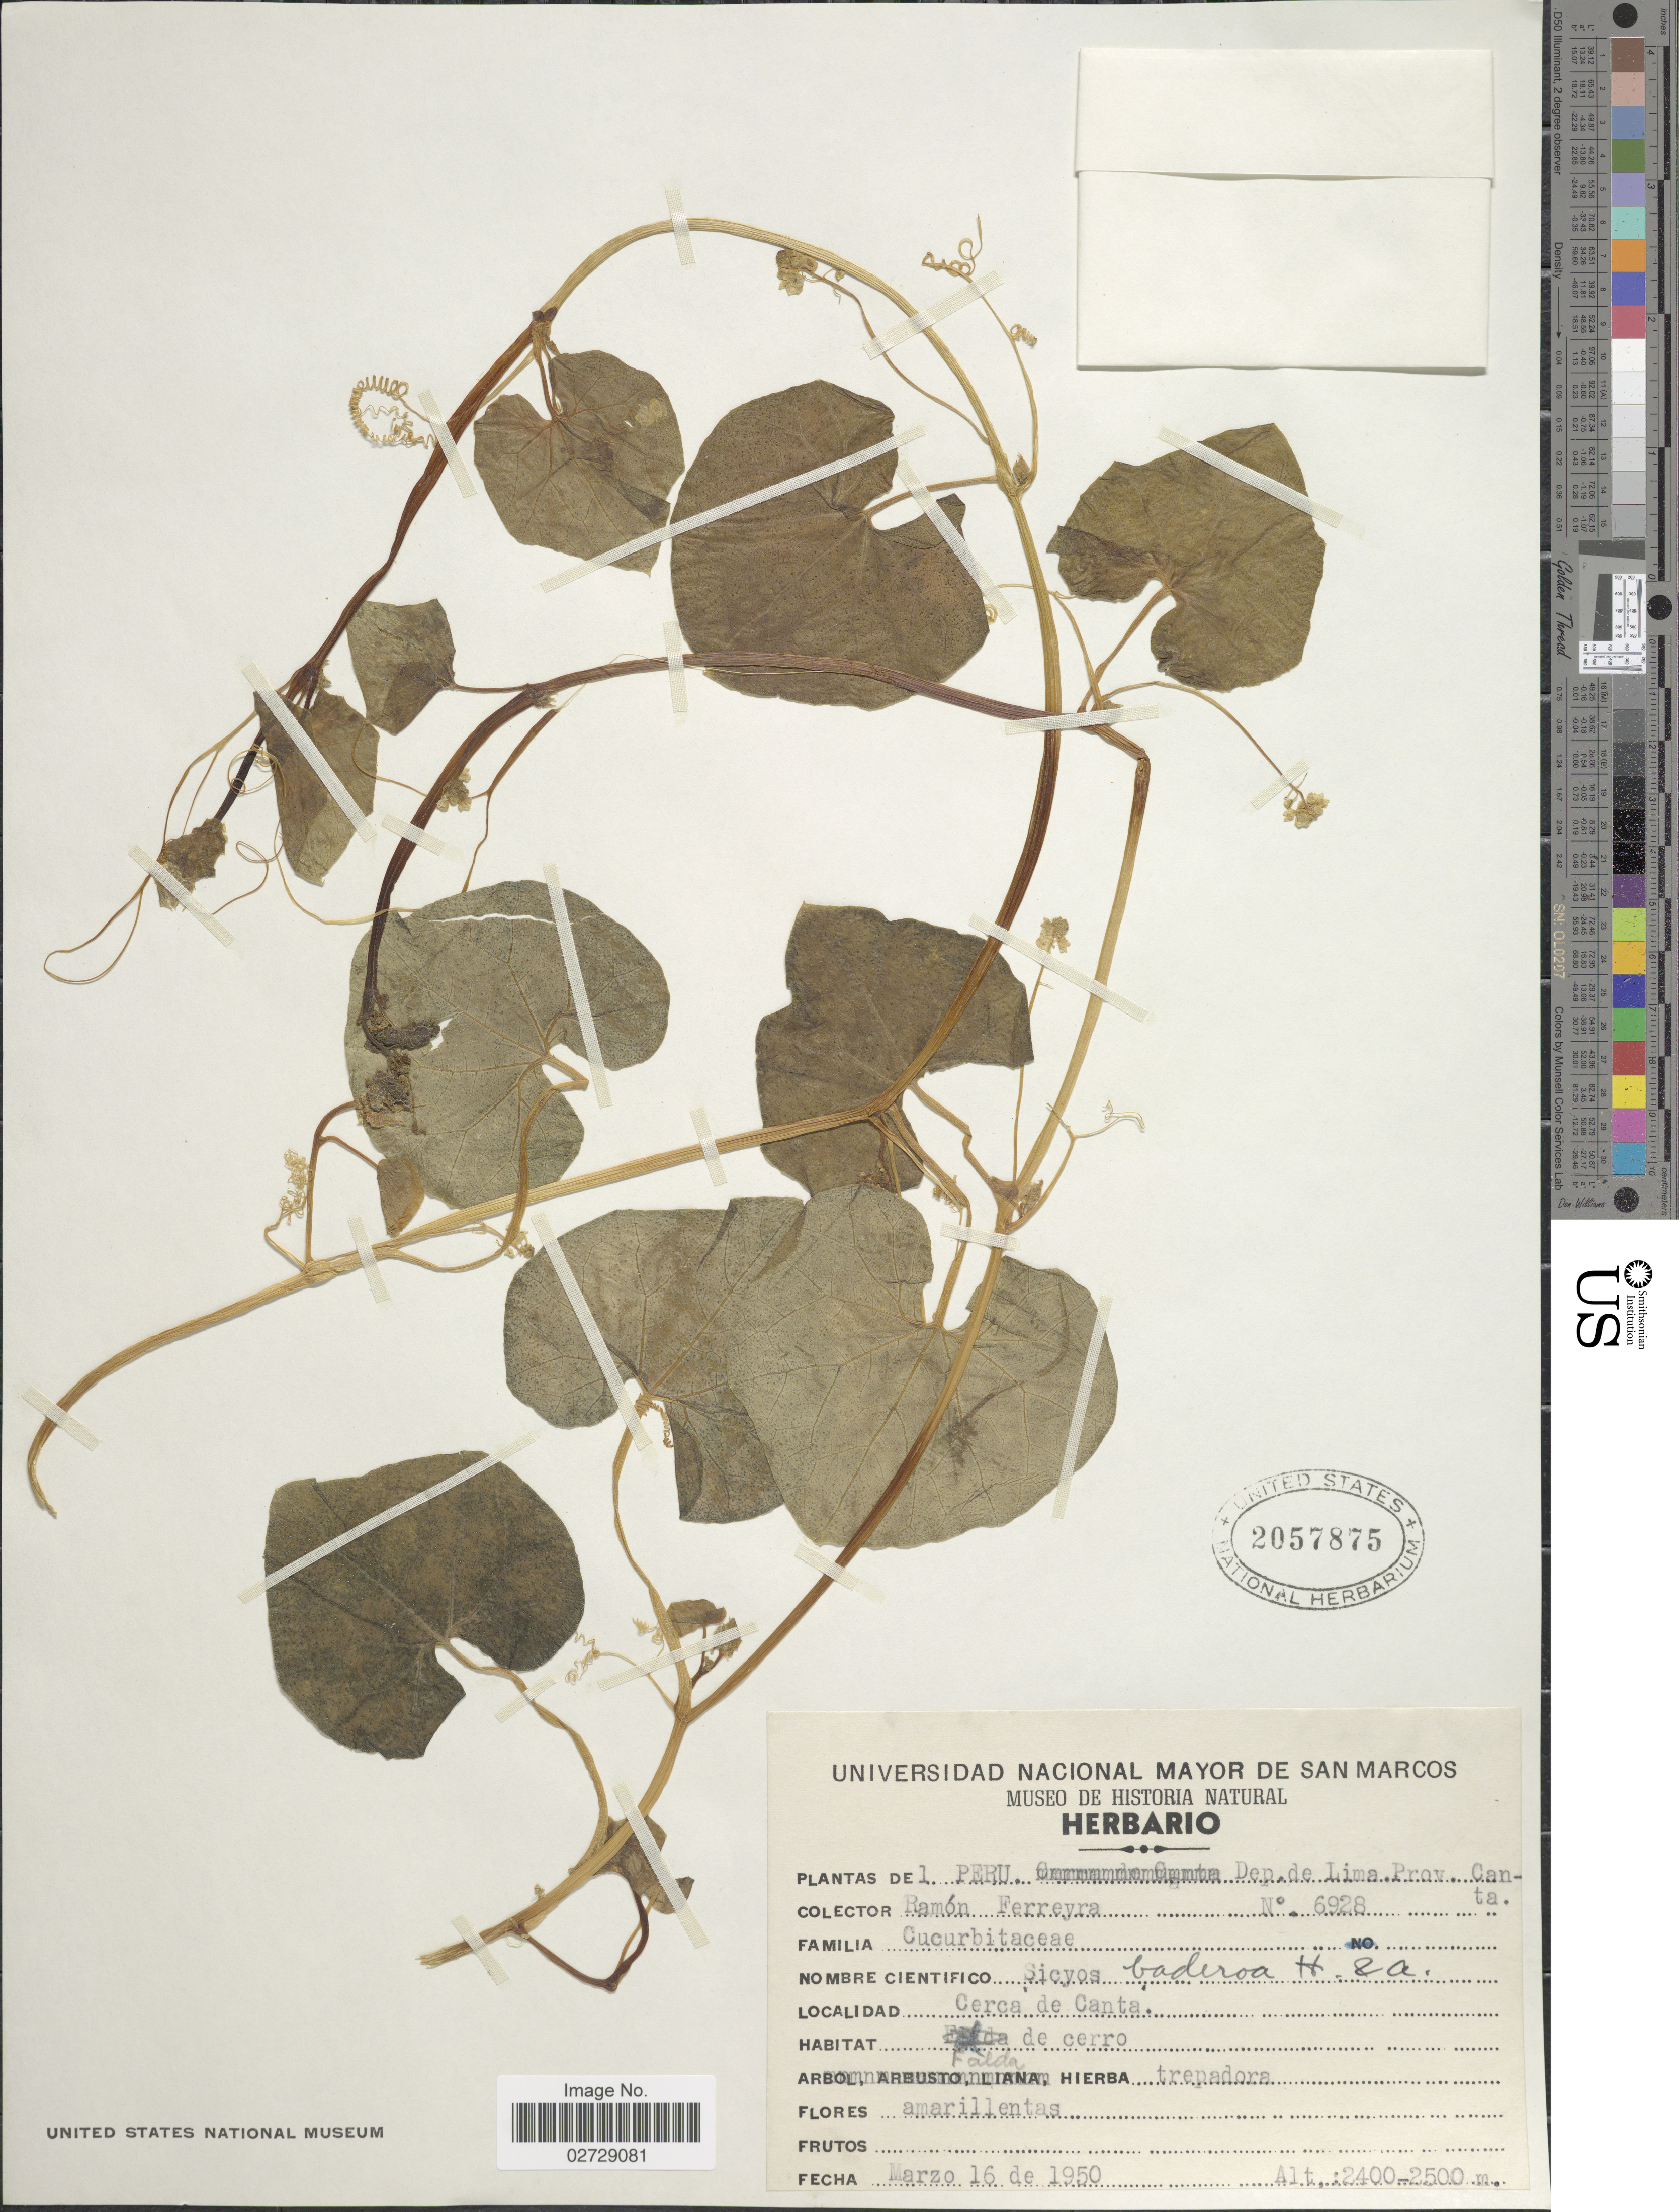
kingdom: Plantae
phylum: Tracheophyta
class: Magnoliopsida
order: Cucurbitales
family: Cucurbitaceae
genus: Sicyos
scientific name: Sicyos baderoa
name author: Hook. & Arn.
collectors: R. A. Ferreyra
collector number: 6928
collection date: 1950-03-16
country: Peru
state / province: Lima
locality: Dep. de Lima Prov. Canta, Cerca de Canta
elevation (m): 2400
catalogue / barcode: US 2057875